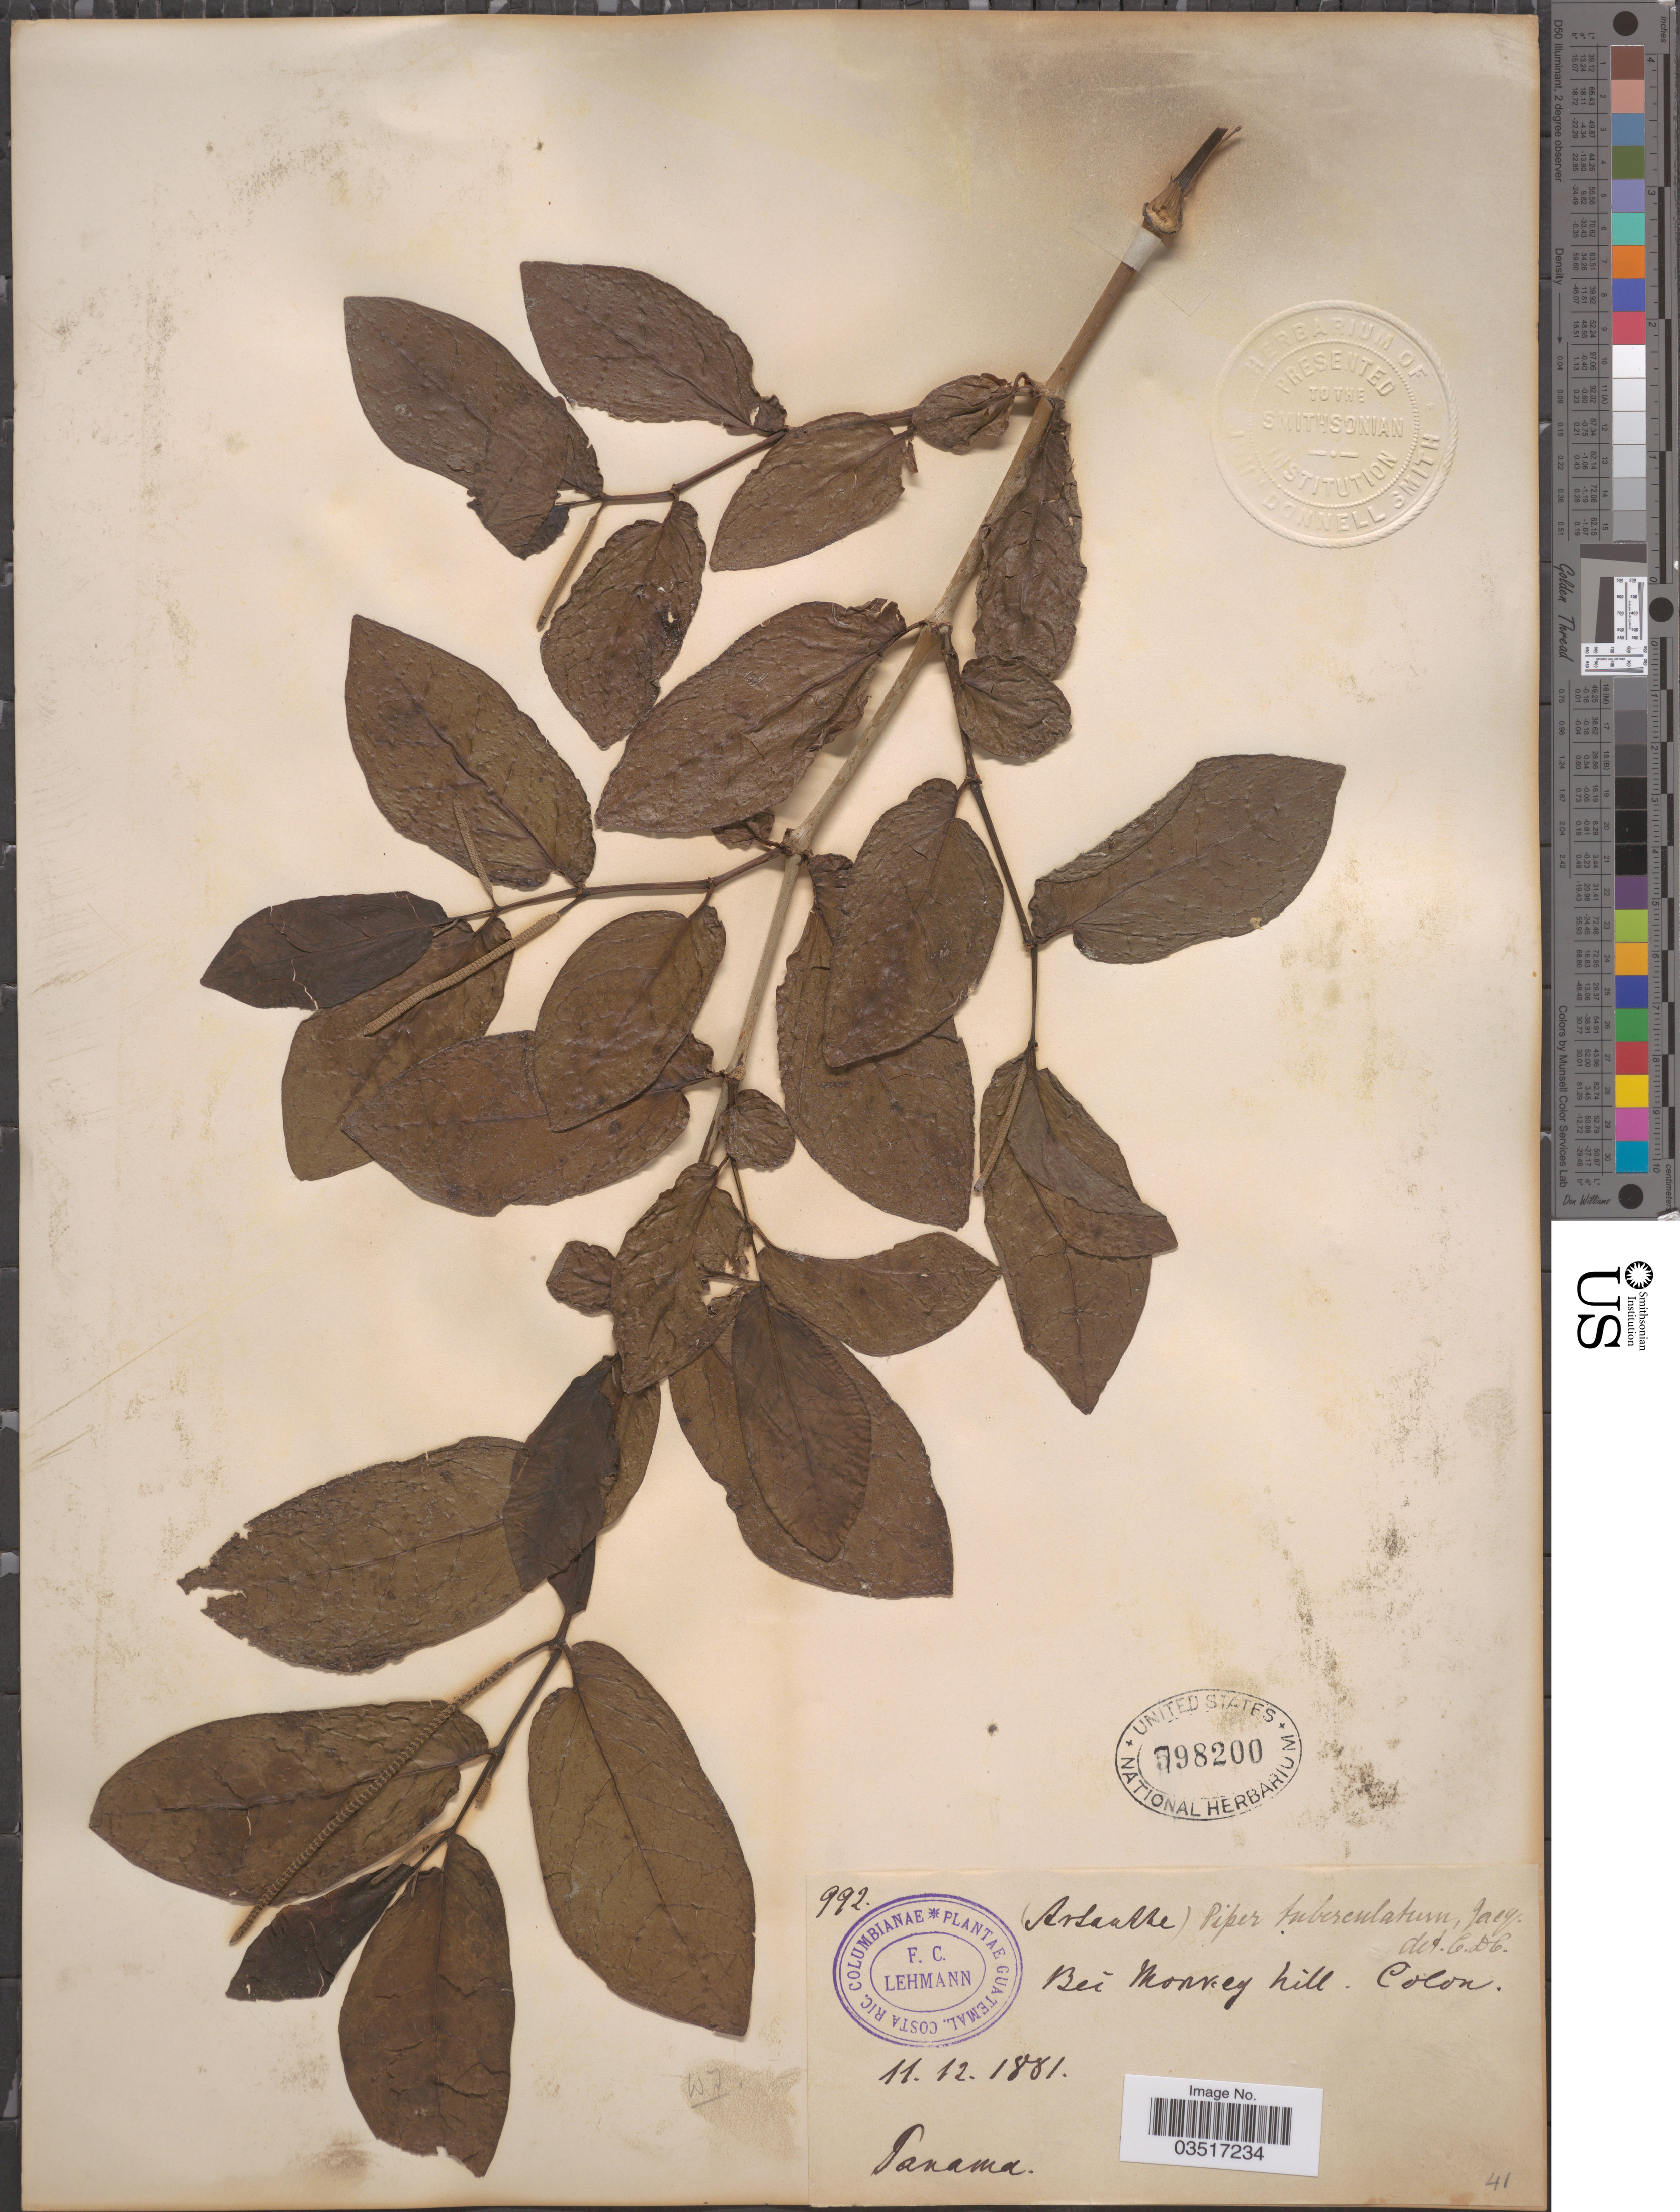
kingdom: Plantae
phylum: Tracheophyta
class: Magnoliopsida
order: Piperales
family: Piperaceae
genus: Piper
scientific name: Piper tuberculatum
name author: Jacq.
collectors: F. C. Lehmann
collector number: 992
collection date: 1880-12-11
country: Panama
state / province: Colón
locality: Bei Monkey hill. Colon.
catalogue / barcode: US 798200